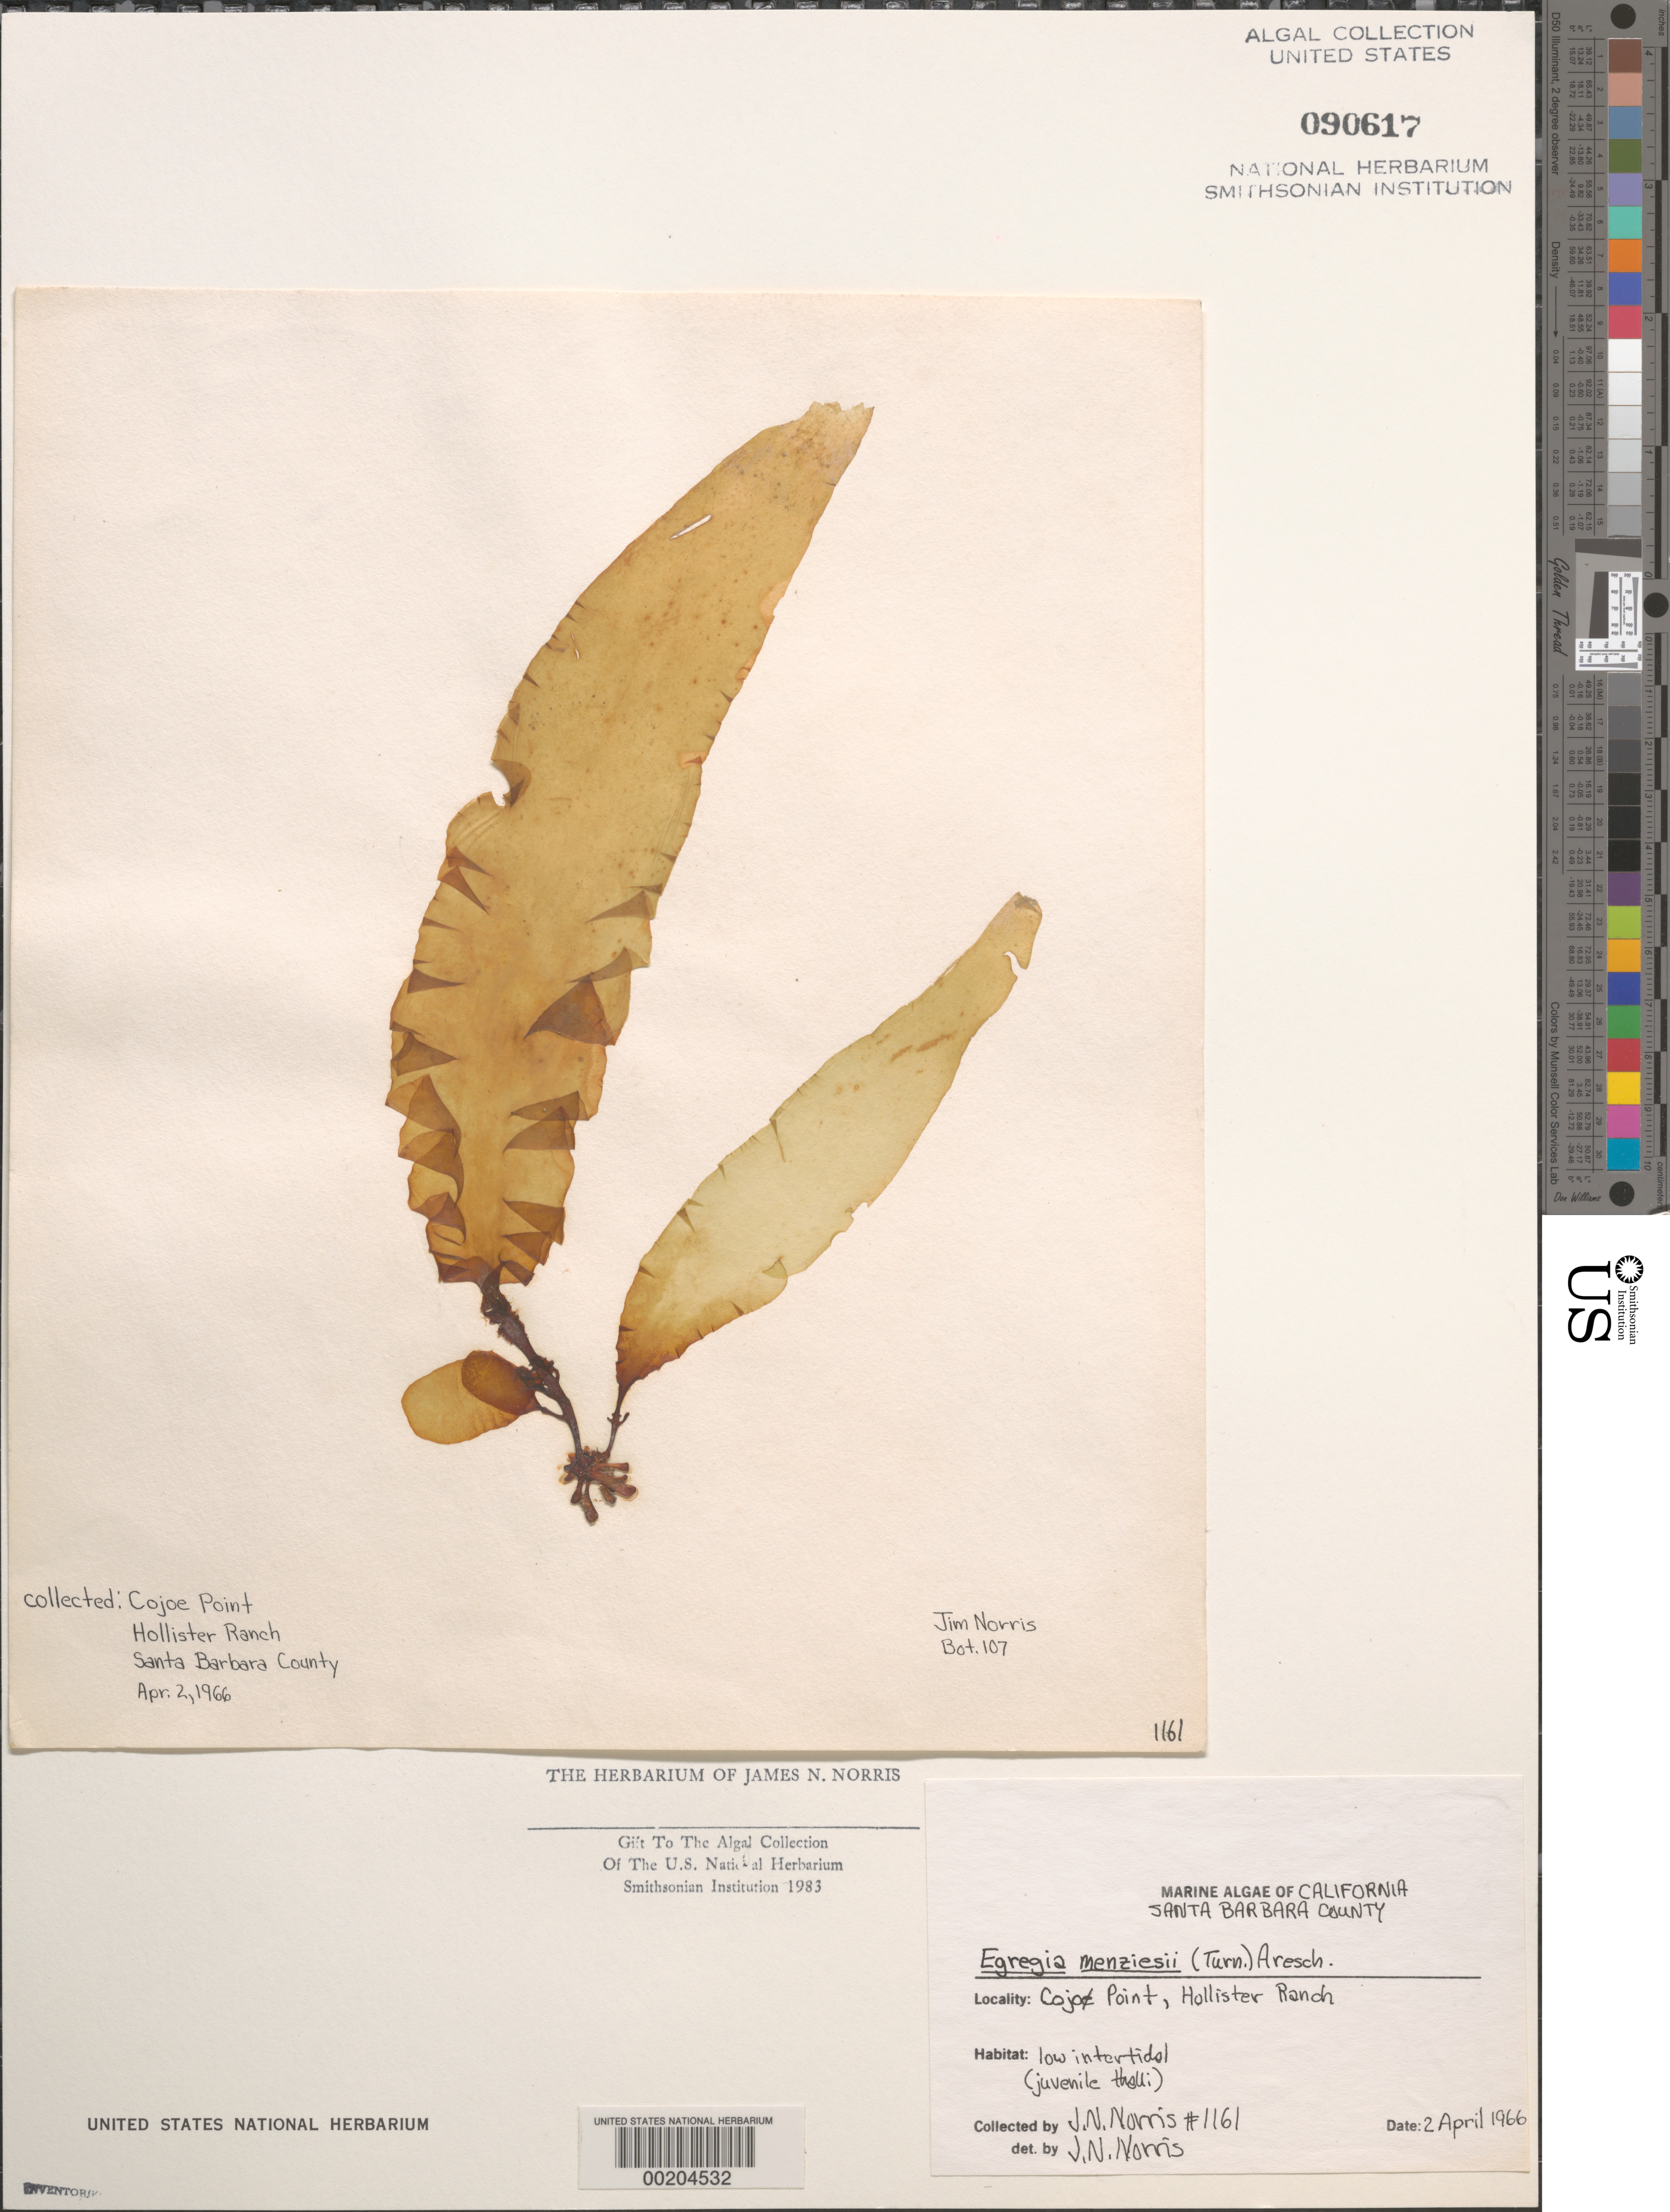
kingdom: Chromista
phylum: Ochrophyta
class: Phaeophyceae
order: Laminariales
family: Lessoniaceae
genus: Egregia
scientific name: Egregia menziesii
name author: (Turner) Aresch.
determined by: Norris, James N.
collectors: J. N. Norris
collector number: JN-1161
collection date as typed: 02 Apr 1966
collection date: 1966-04-02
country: United States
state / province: California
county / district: Santa Barbara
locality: Cojo Point, Hollister Ranch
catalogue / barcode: US 90617